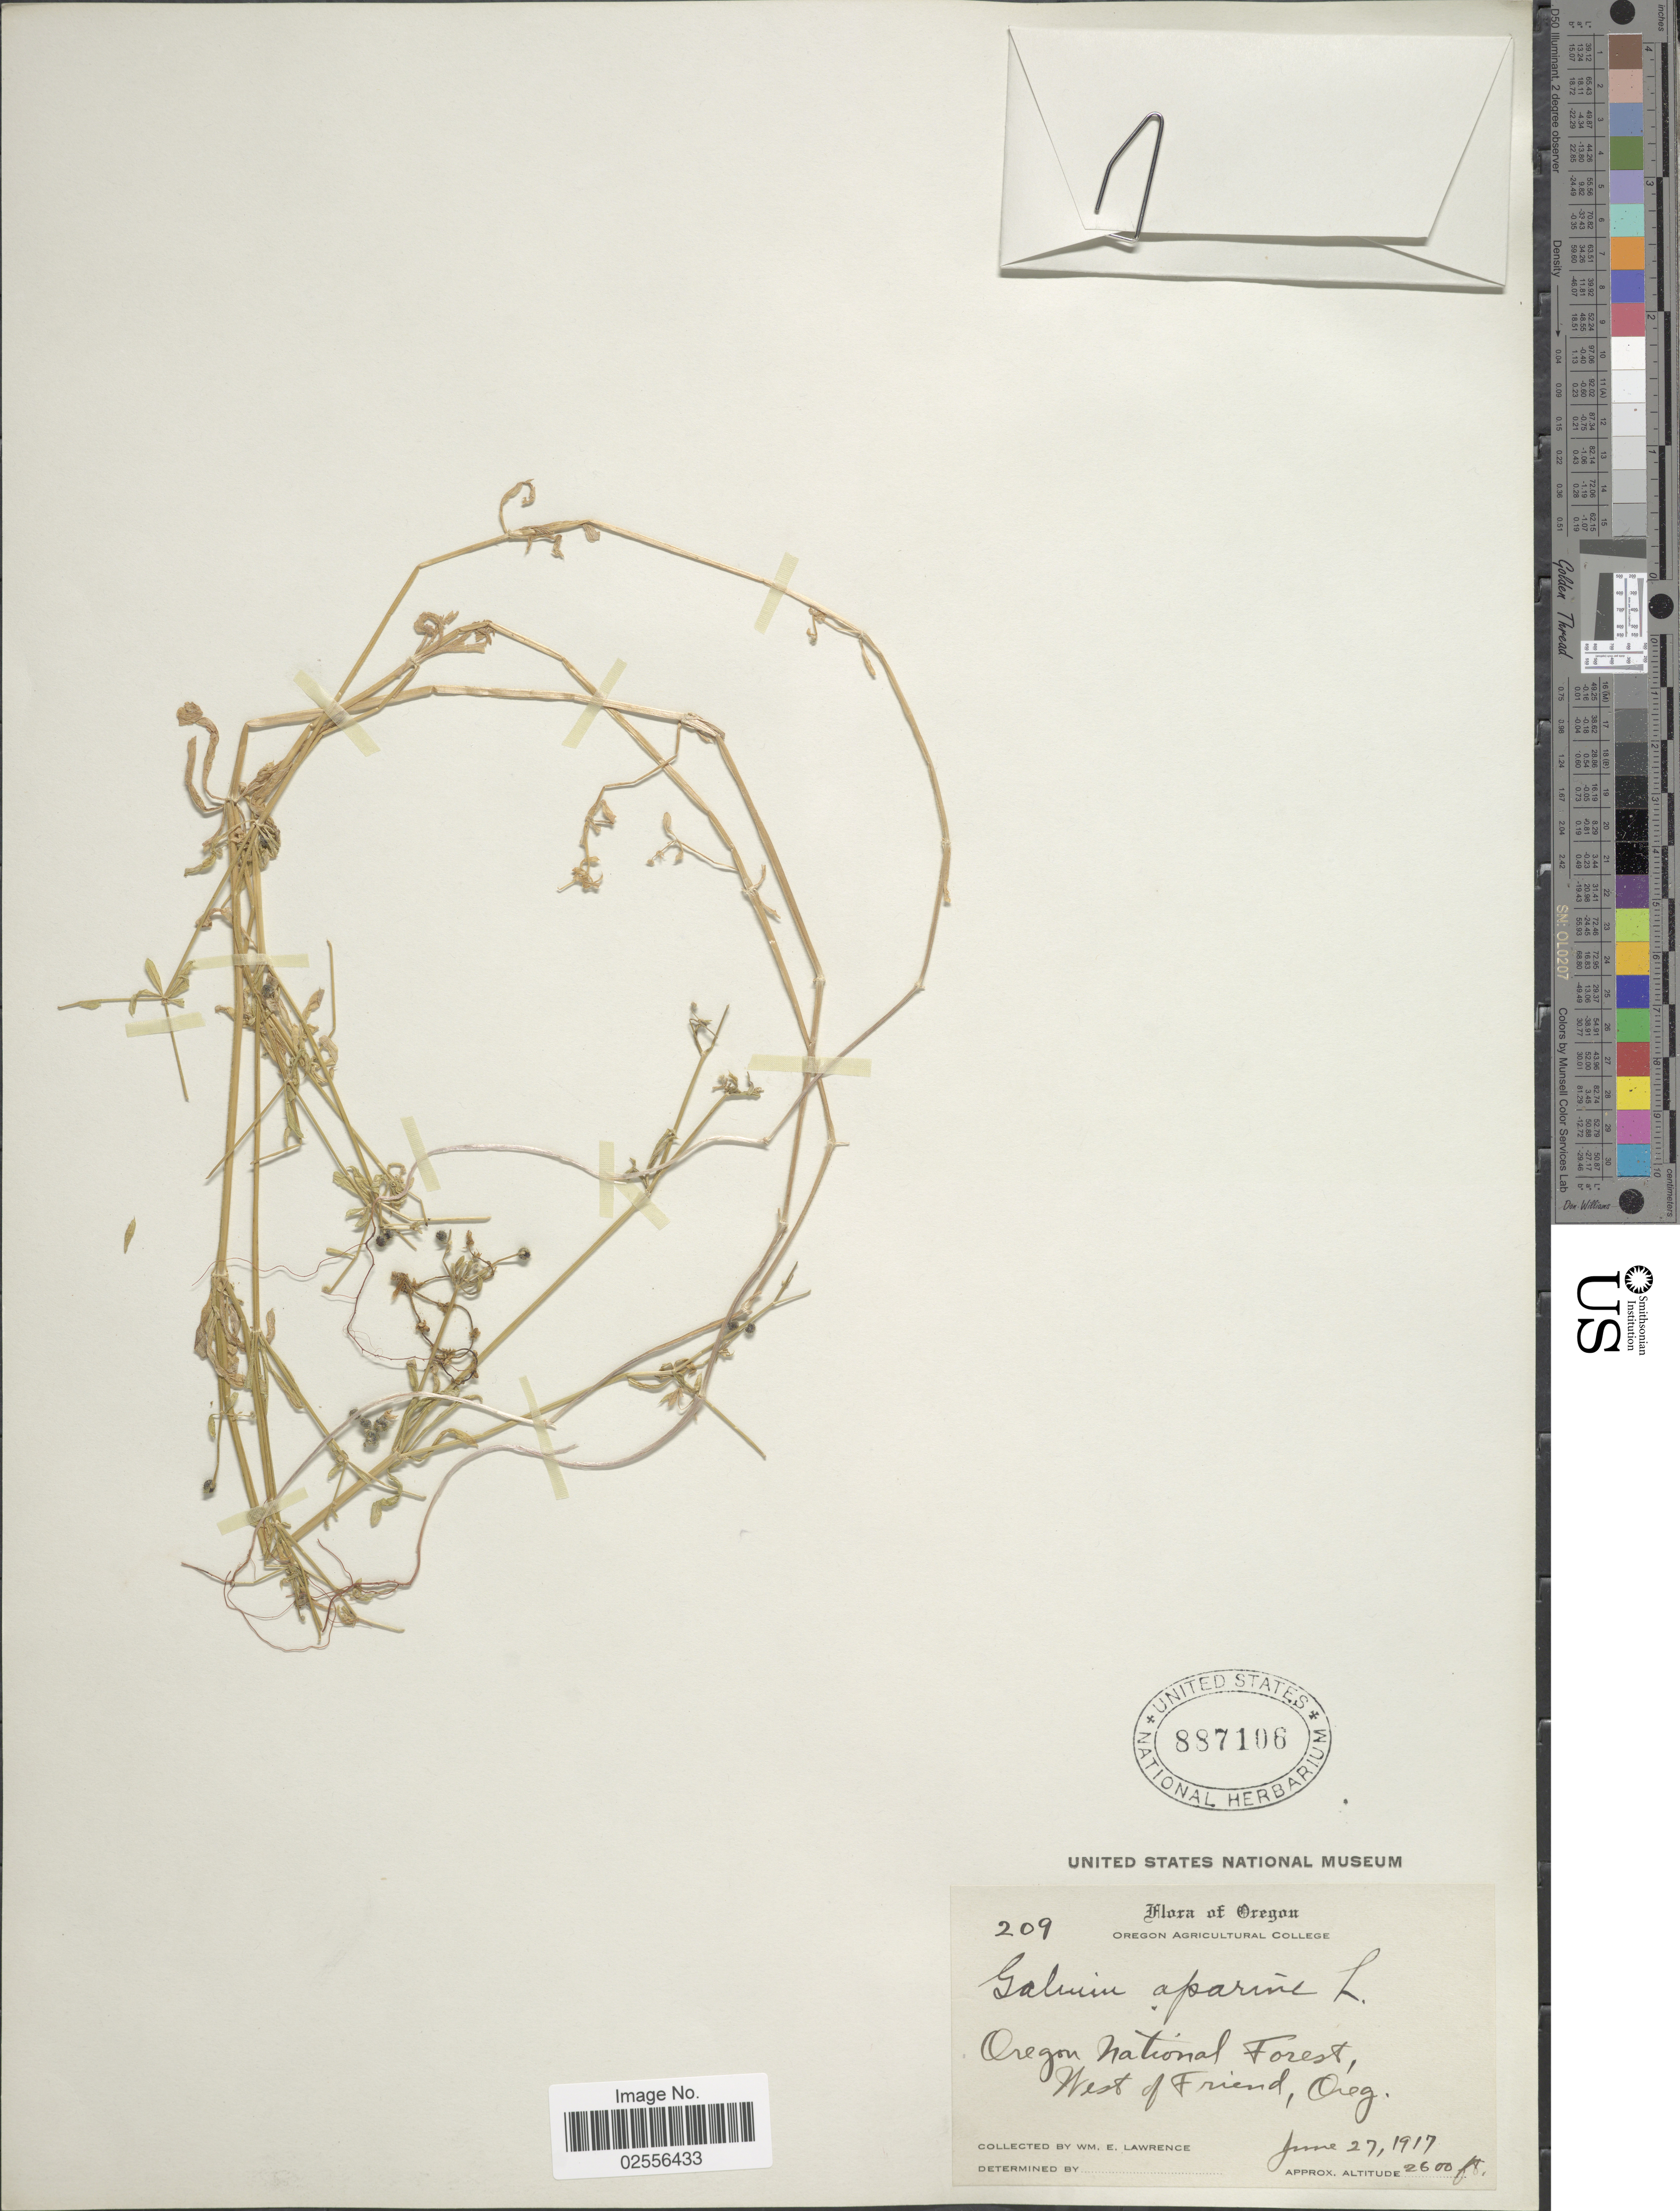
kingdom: Plantae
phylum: Tracheophyta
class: Magnoliopsida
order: Gentianales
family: Rubiaceae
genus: Galium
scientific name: Galium aparine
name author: L.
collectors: W. Lawrence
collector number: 209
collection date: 1917-06-27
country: United States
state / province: Oregon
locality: Oregon National Forest, West of Friend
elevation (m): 792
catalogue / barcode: US 887106